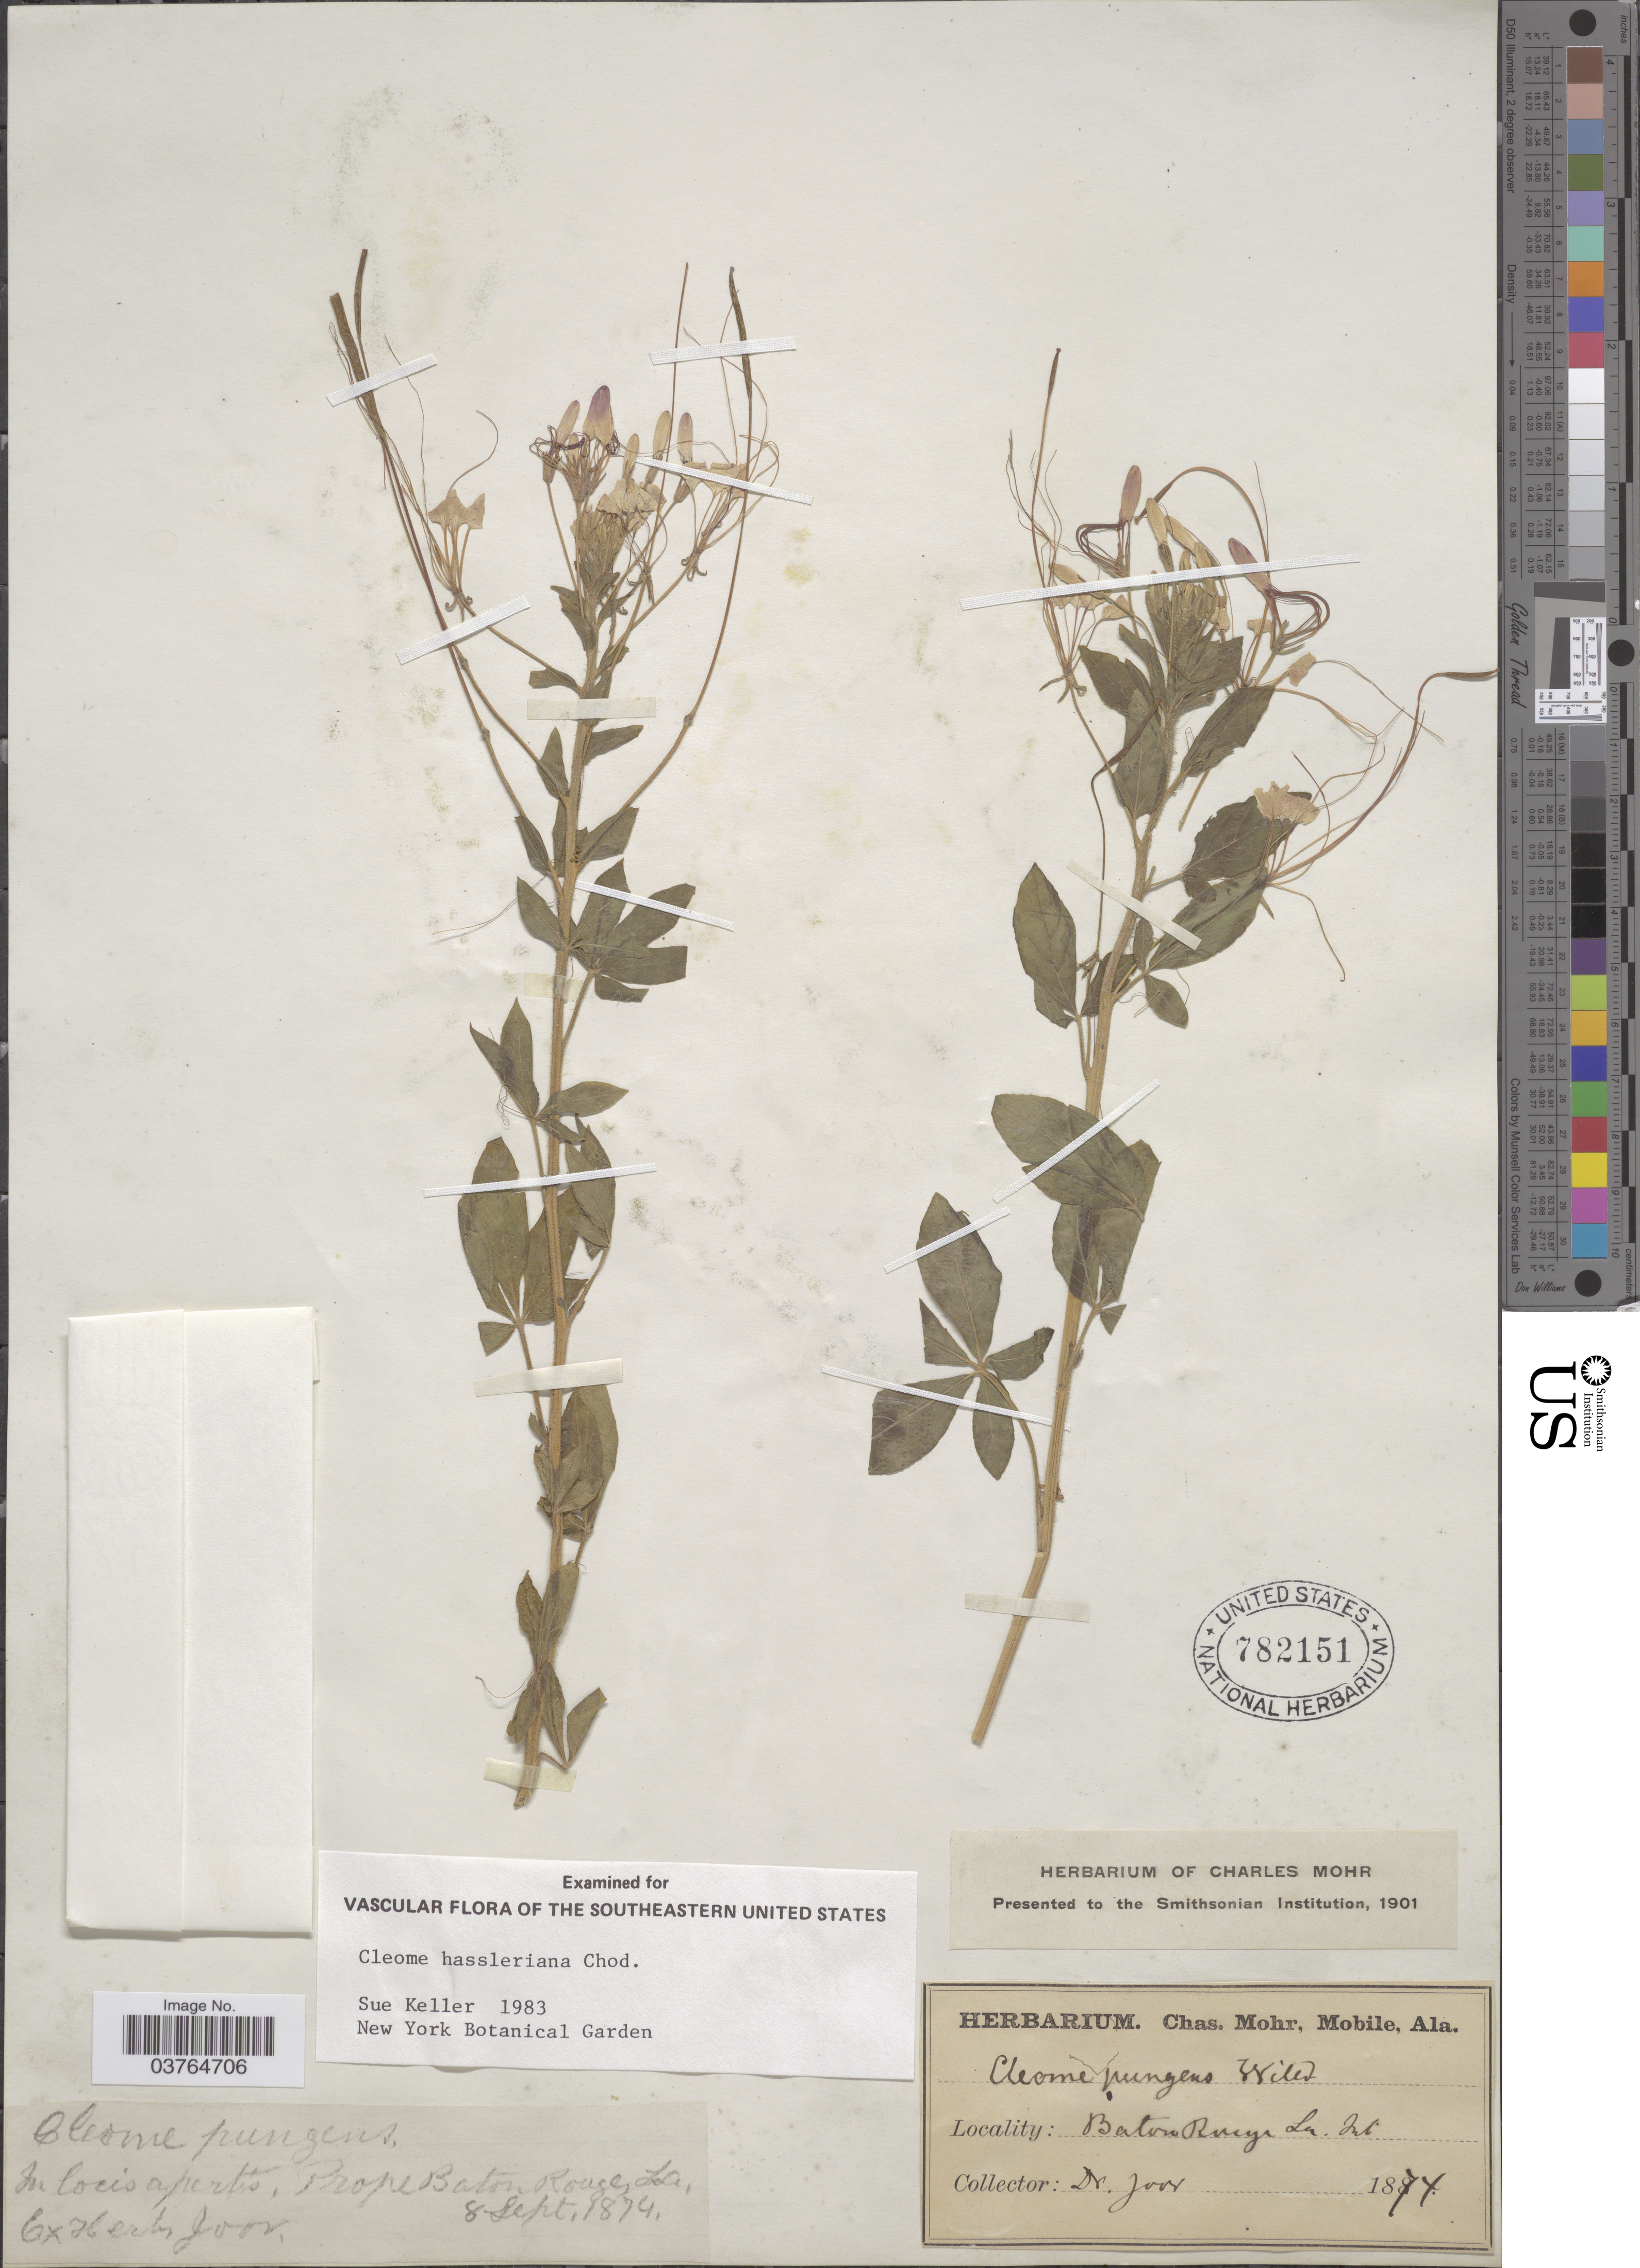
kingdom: Plantae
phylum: Tracheophyta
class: Magnoliopsida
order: Brassicales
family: Cleomaceae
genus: Tarenaya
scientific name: Tarenaya houtteana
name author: (Schltdl.) Soares Neto & Roalson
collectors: -. Joor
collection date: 1874-09-08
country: United States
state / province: Louisiana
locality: In locis apertis, Prope Baton Rouge.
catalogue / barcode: US 782151